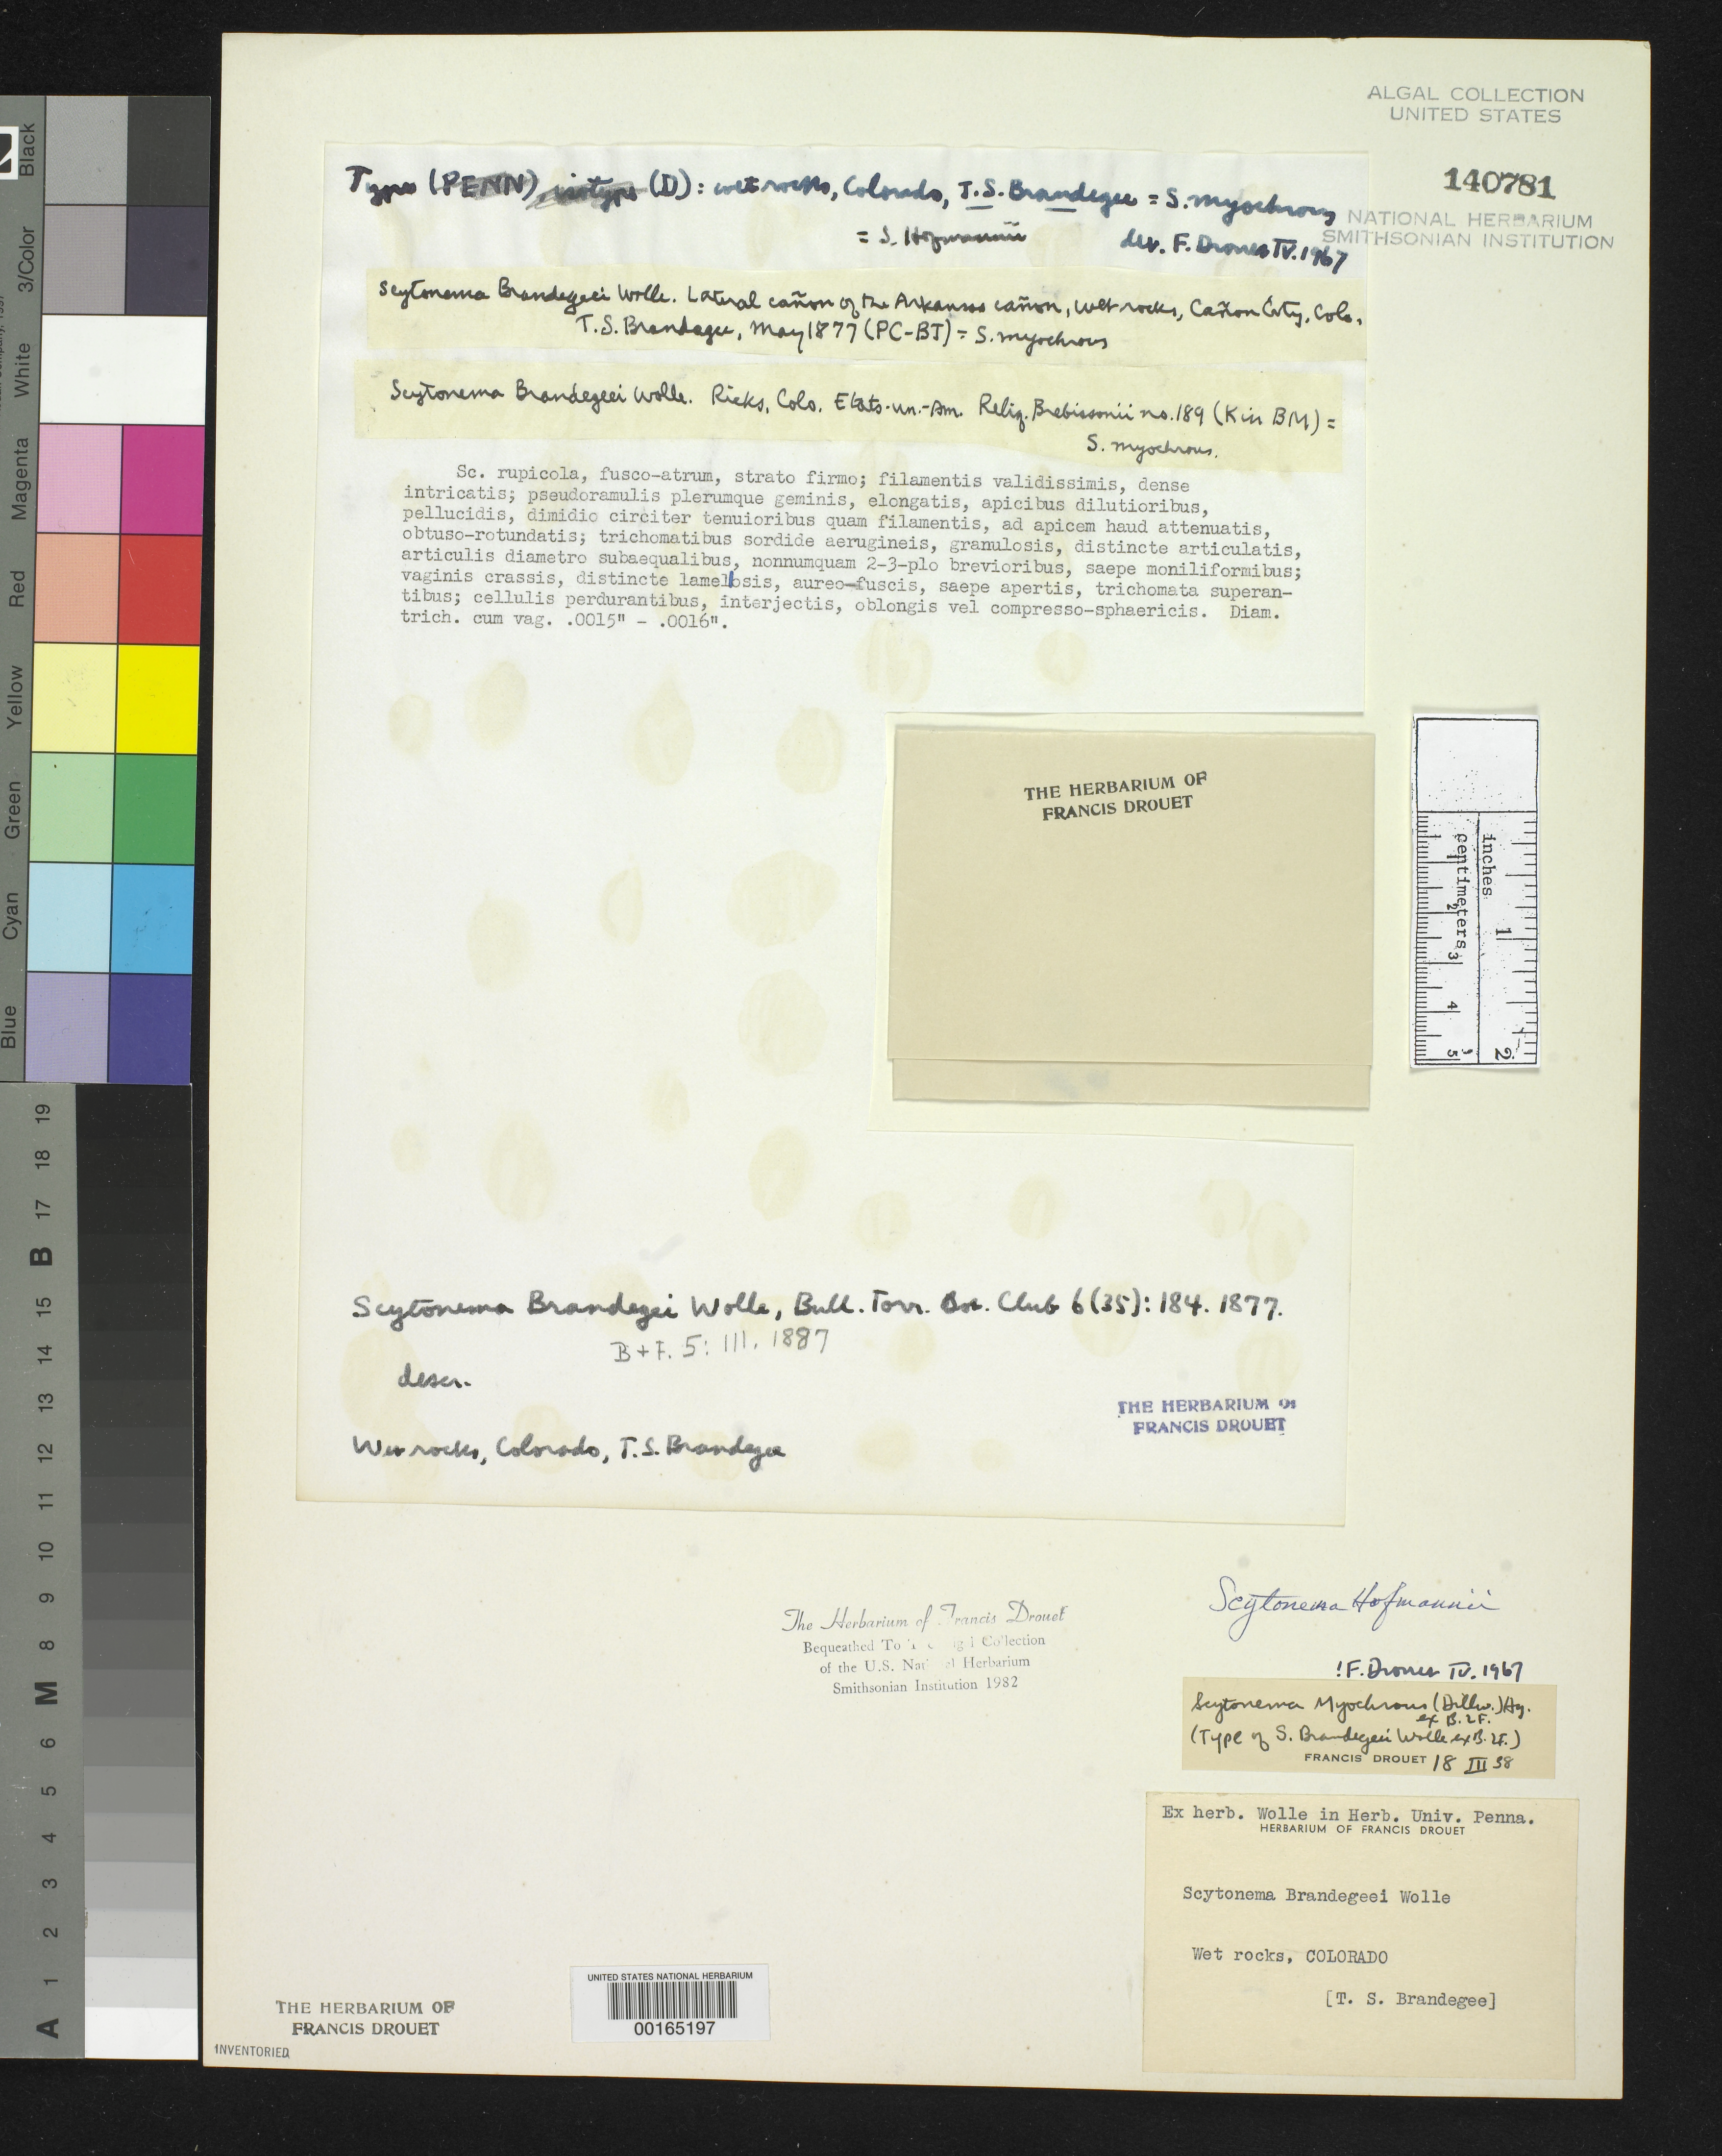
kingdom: Bacteria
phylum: Cyanobacteria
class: Cyanobacteriia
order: Cyanobacteriales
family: Scytonemataceae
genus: Scytonema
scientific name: Scytonema brandegeei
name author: Wolle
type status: Isotype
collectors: T. S. Brandegee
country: United States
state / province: Colorado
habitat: On wet rocks.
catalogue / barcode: US 140781